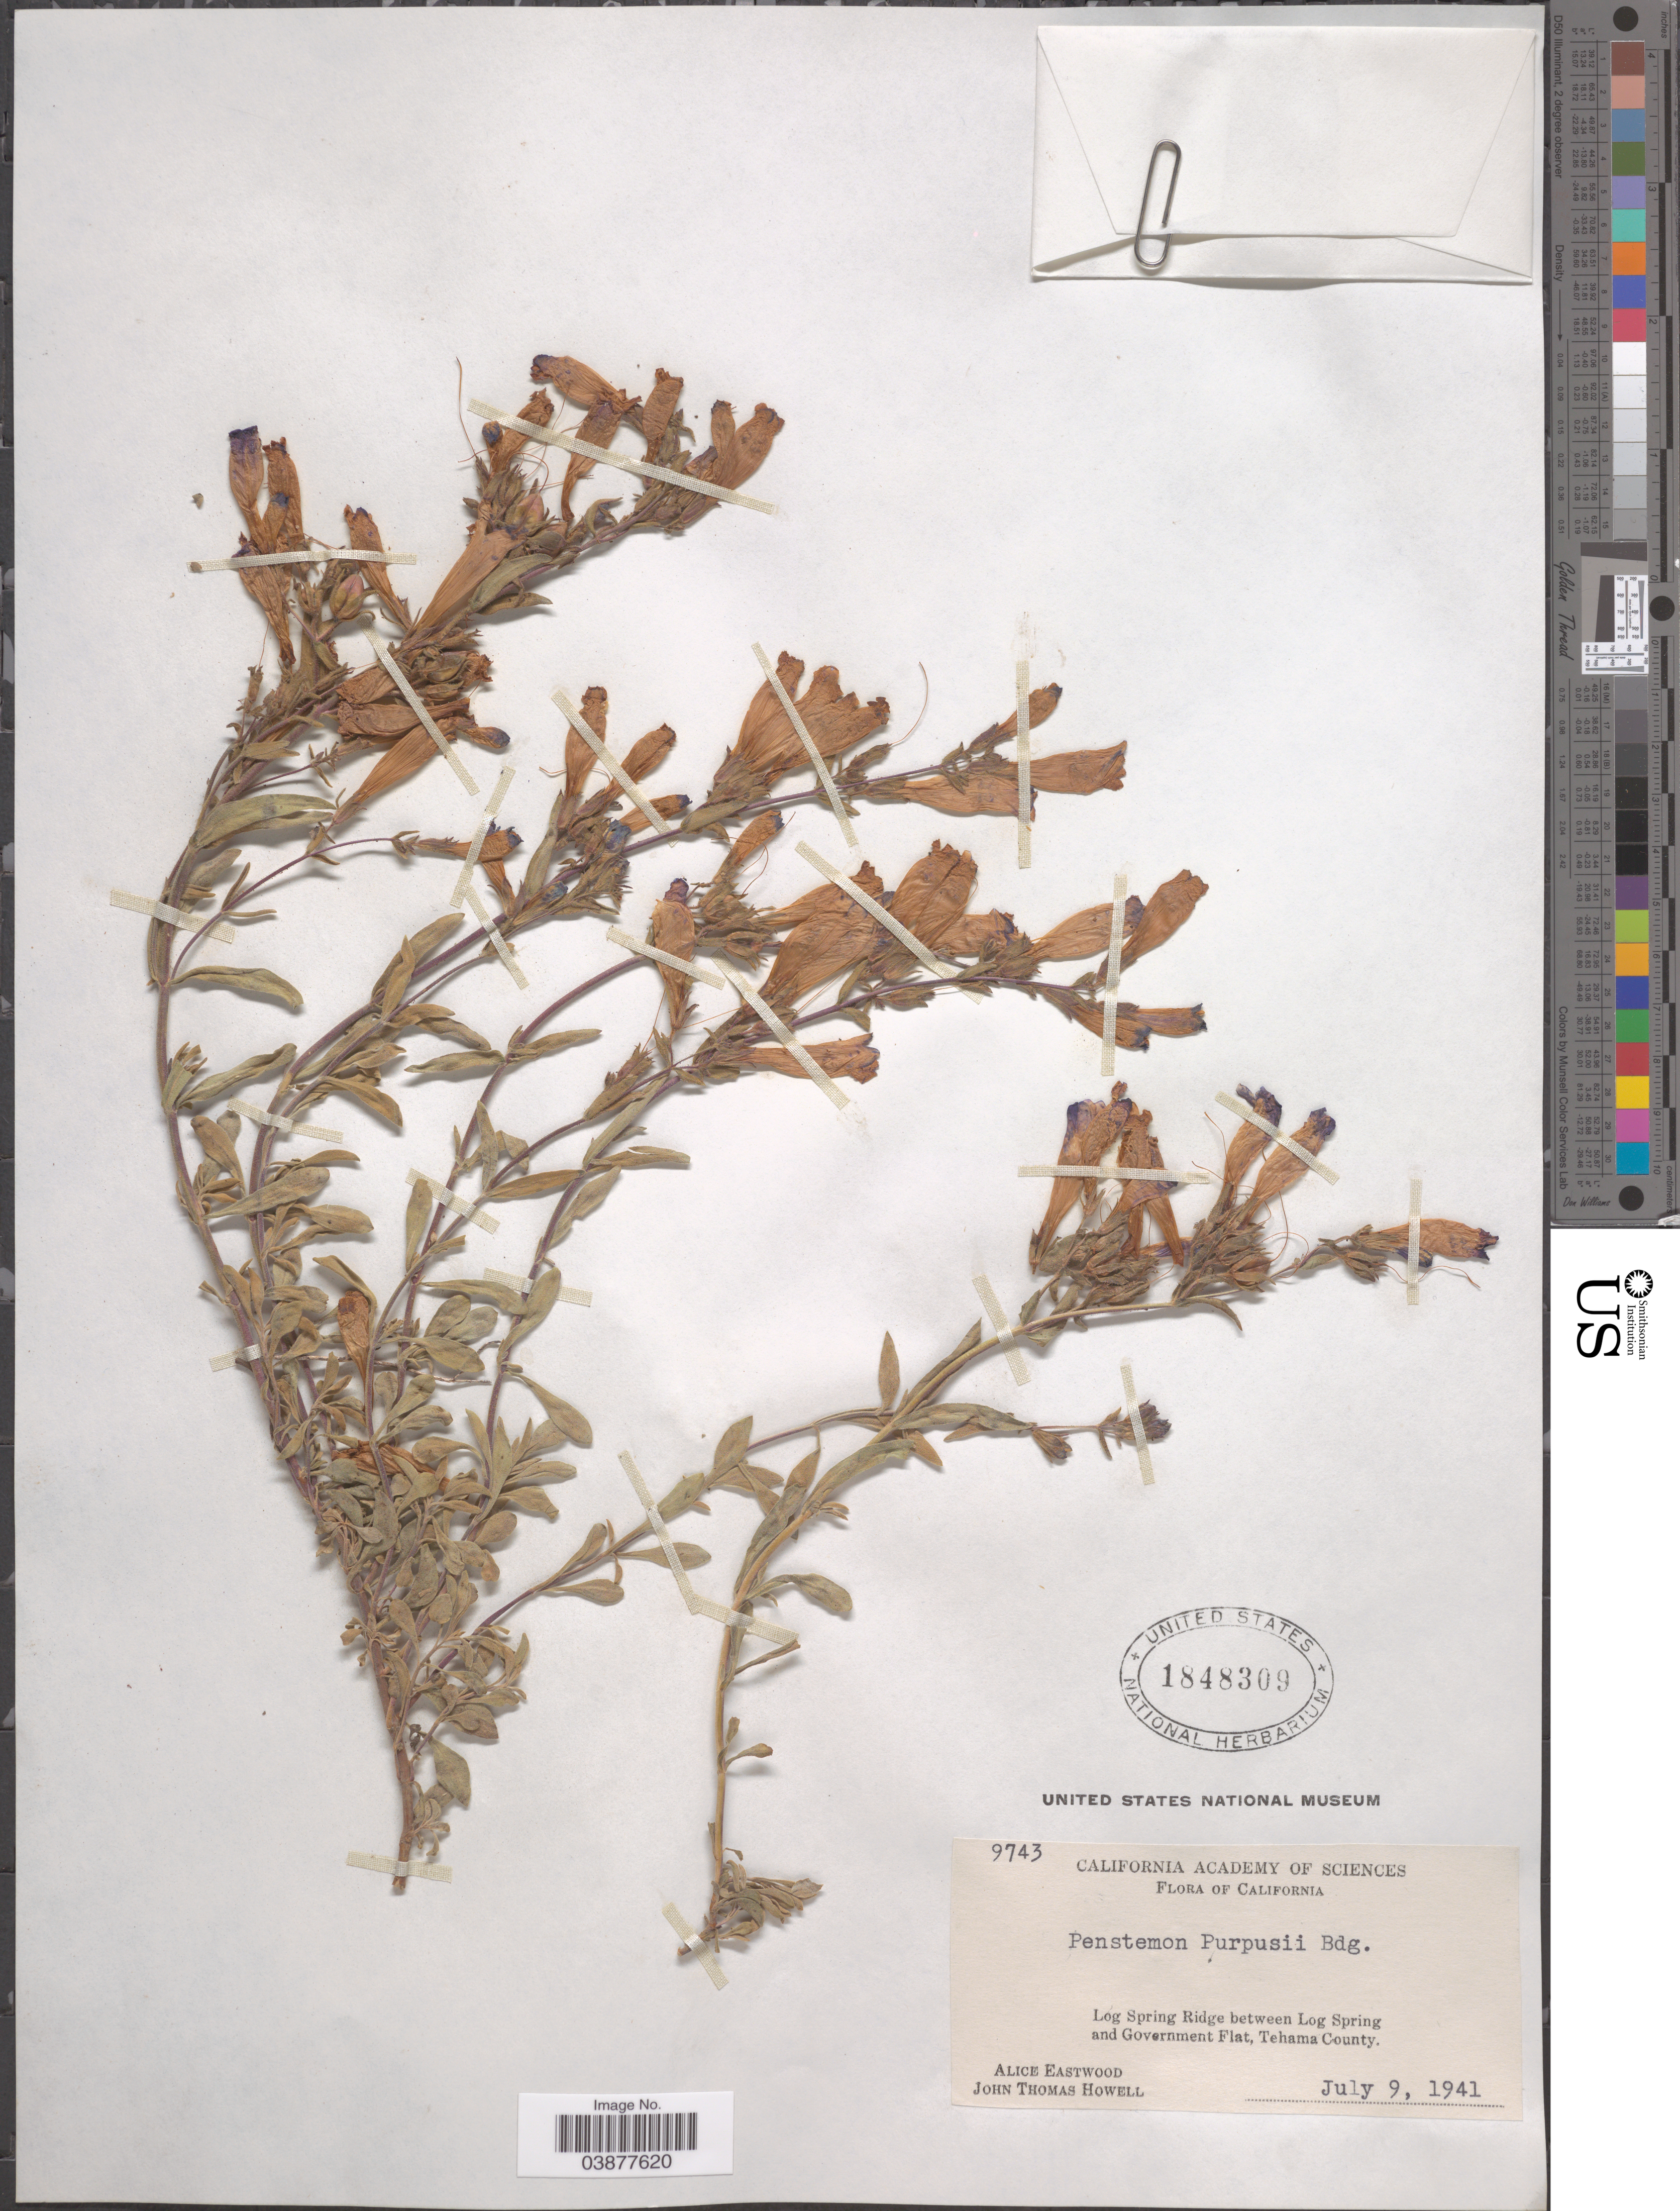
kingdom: Plantae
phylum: Tracheophyta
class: Magnoliopsida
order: Lamiales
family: Plantaginaceae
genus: Penstemon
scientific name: Penstemon purpusii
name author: Brandegee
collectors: A. Eastwood & J. T. Howell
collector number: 9743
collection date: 1941-07-09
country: United States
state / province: California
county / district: Tehama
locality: Log Spring Ridge between Log Spring and Government Flat, Tehama County.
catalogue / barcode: US 1848309